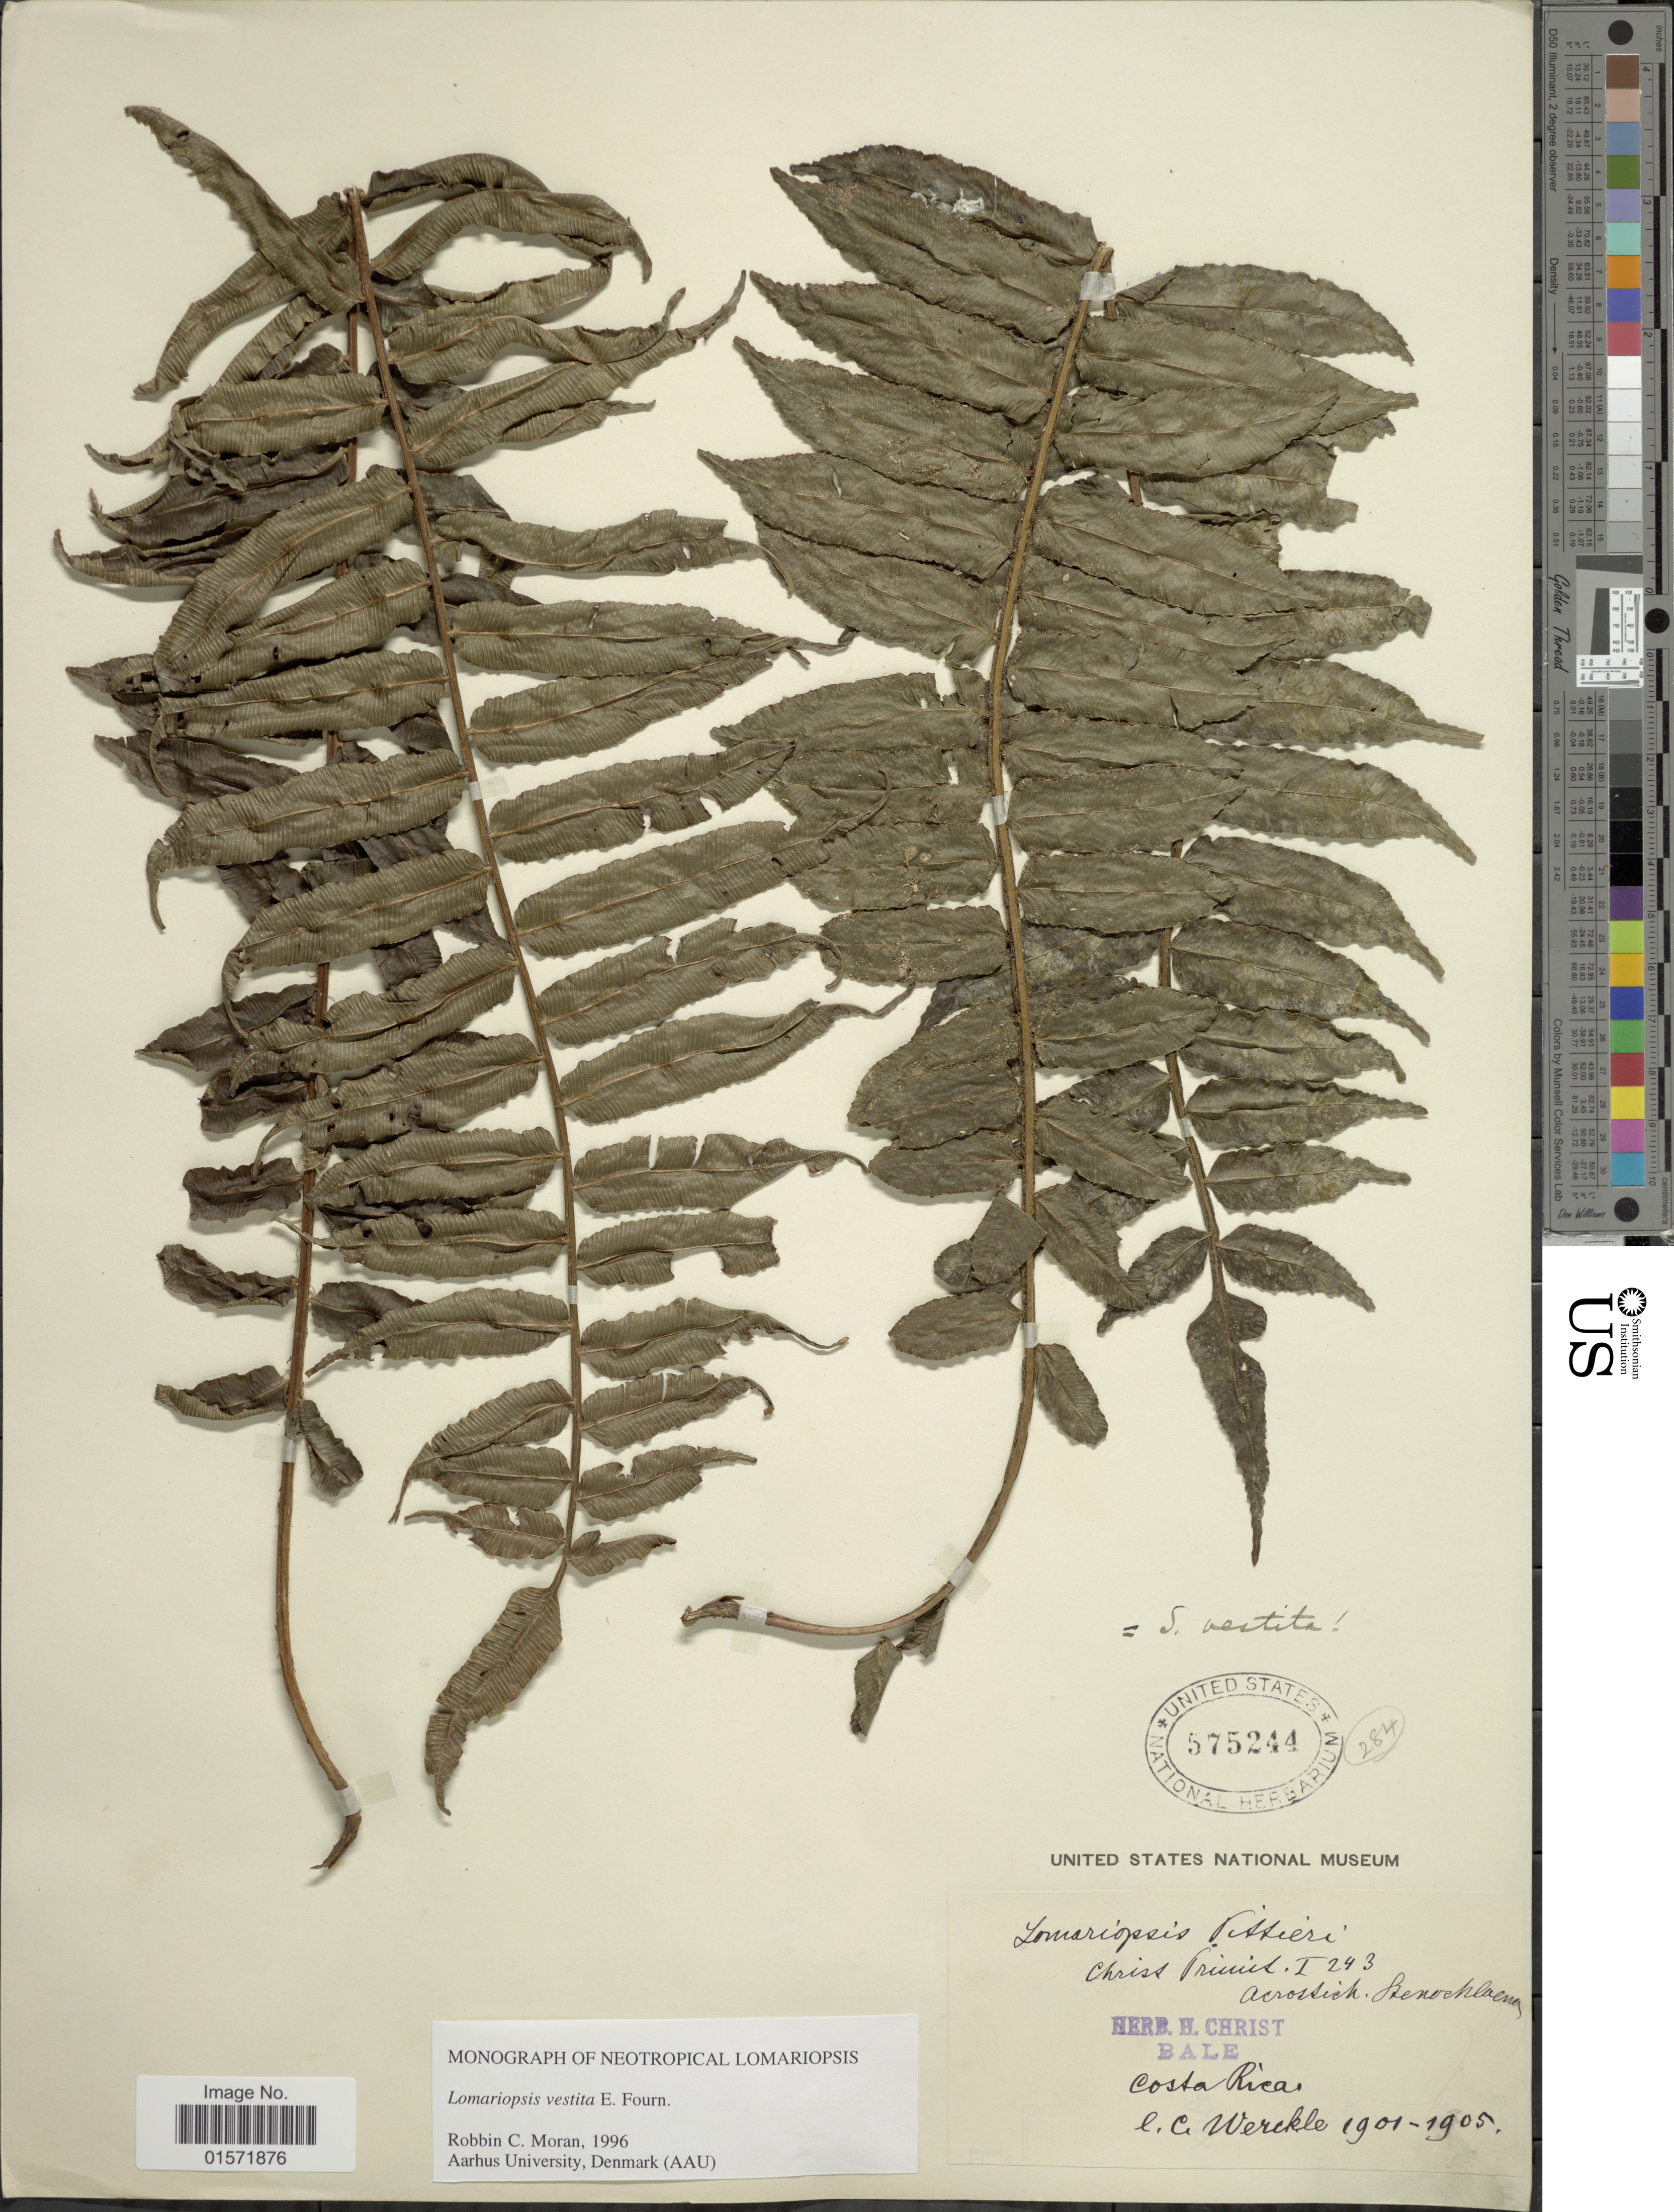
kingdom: Plantae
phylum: Tracheophyta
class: Polypodiopsida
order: Polypodiales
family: Lomariopsidaceae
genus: Lomariopsis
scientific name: Lomariopsis vestita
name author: E. Fourn.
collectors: C. C Wercklé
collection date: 1901/1905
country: Costa Rica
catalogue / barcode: US 575244